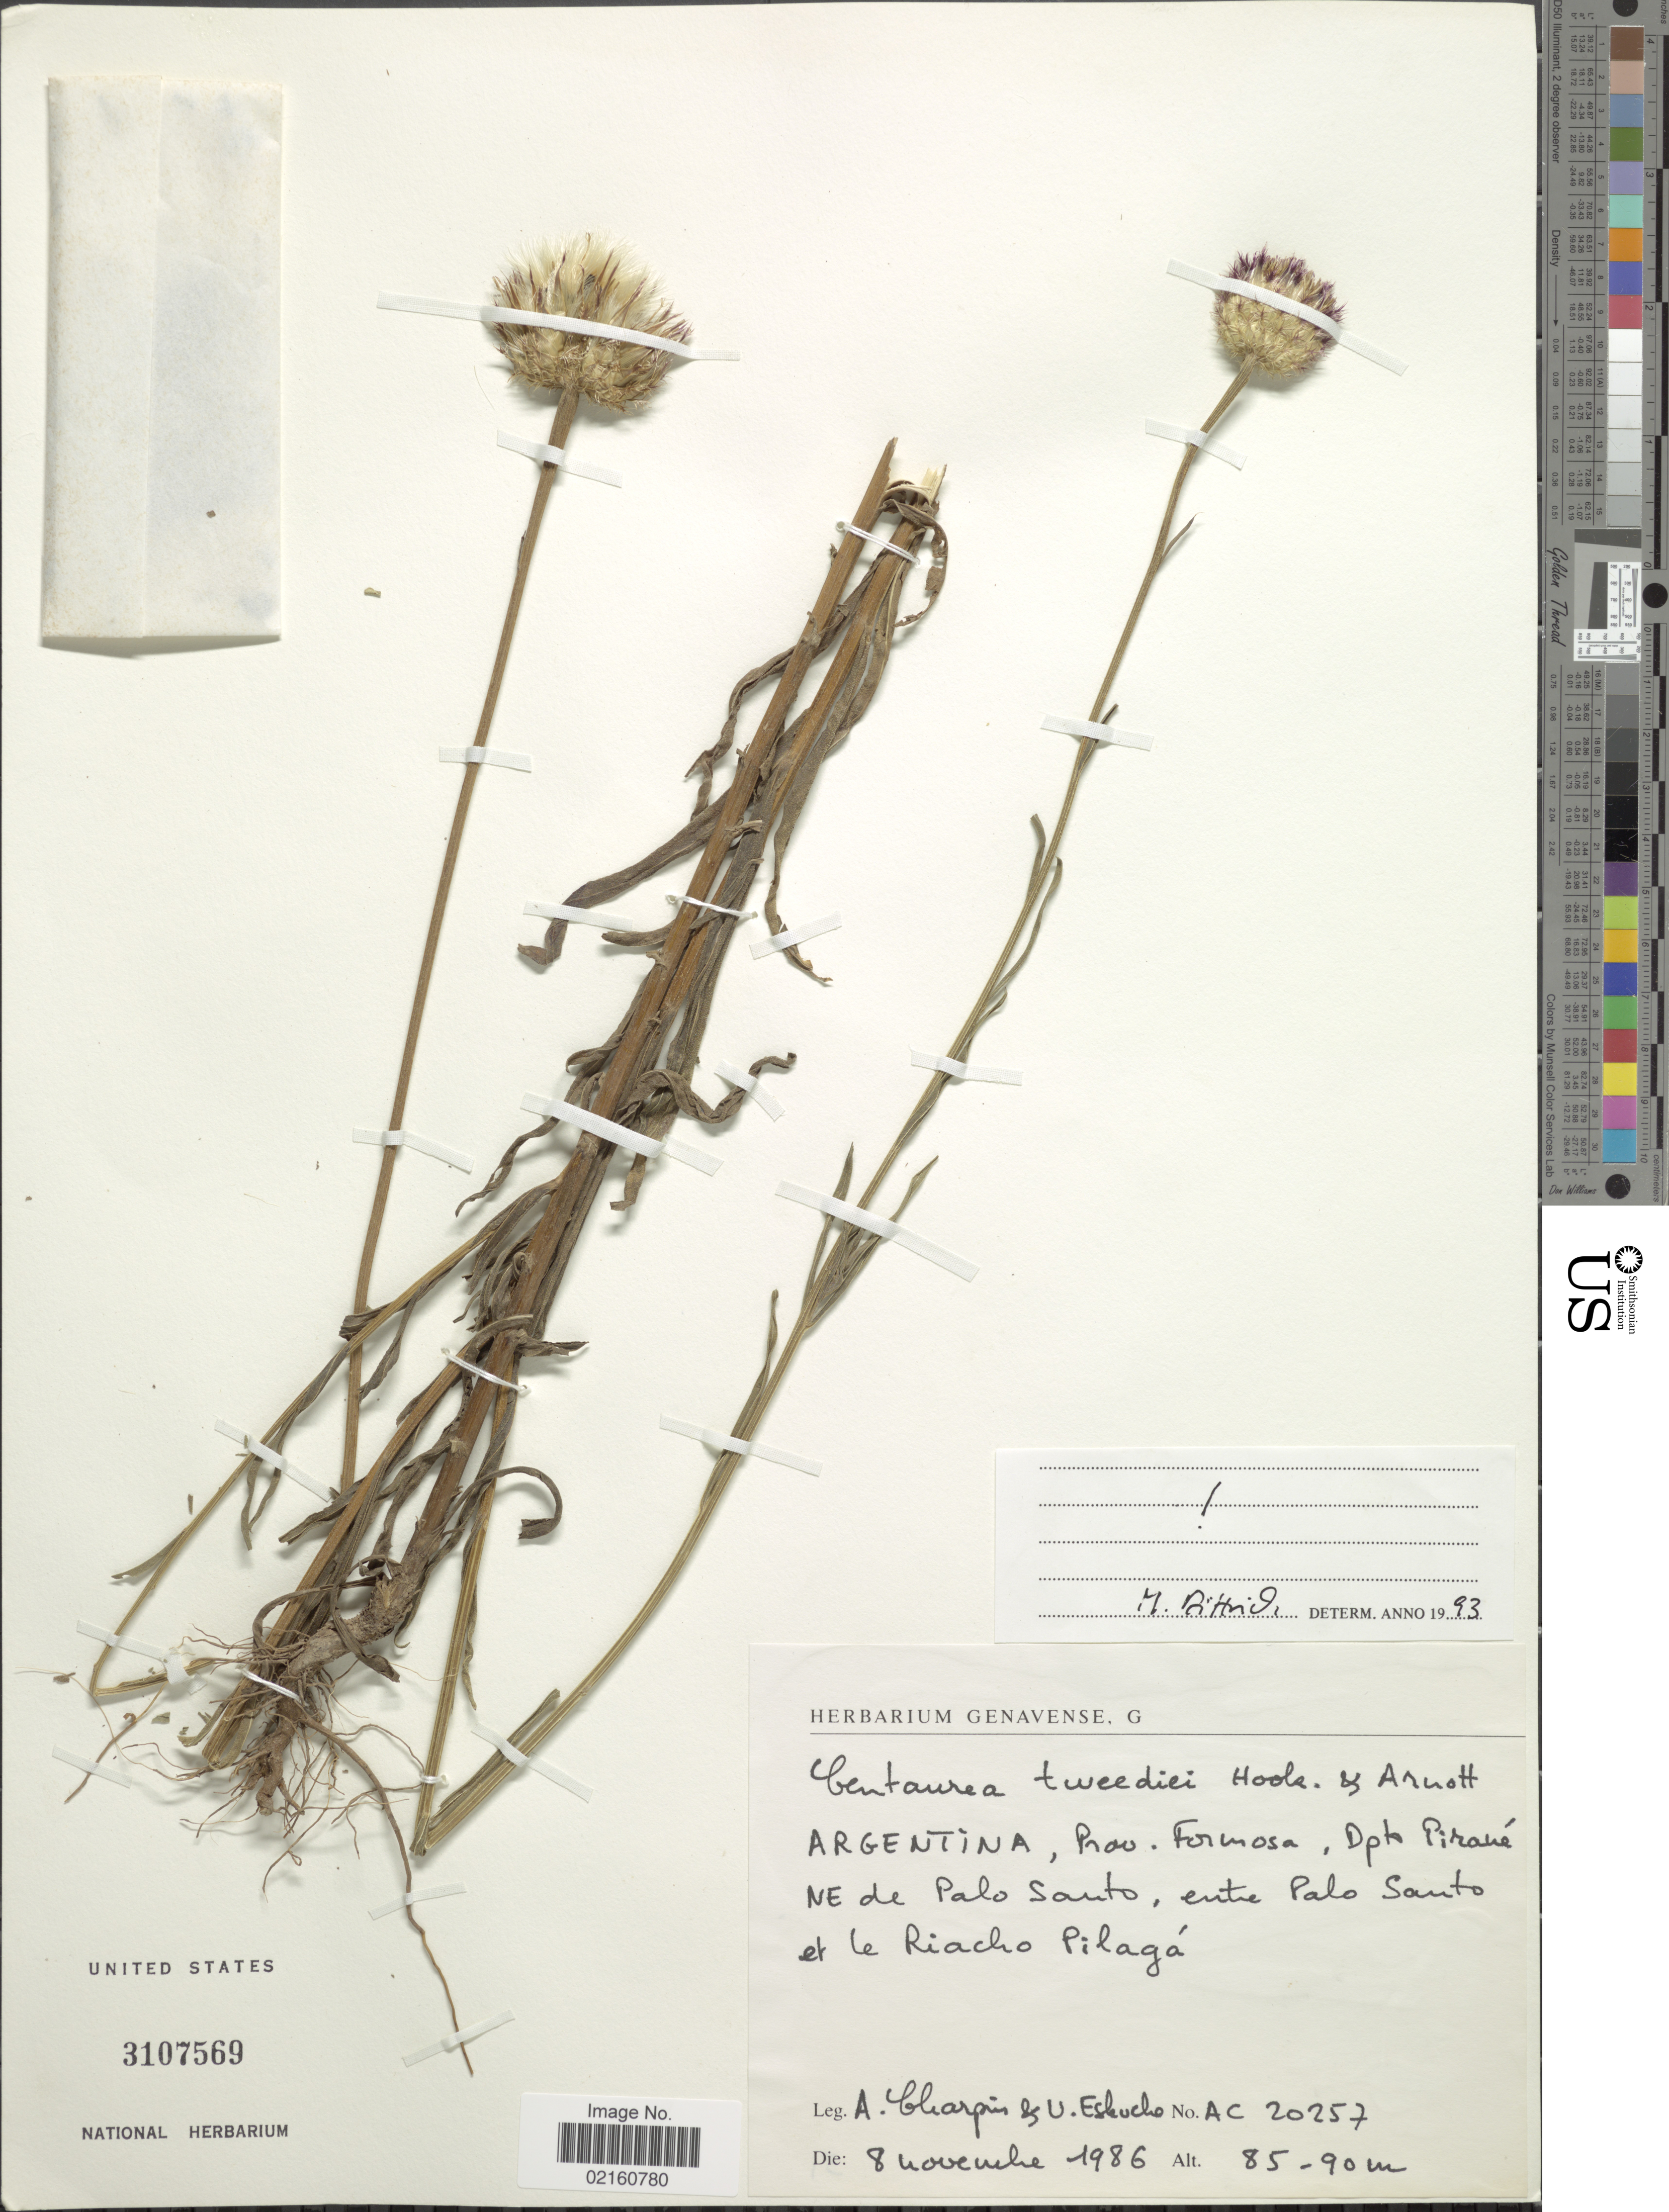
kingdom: Plantae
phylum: Tracheophyta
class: Magnoliopsida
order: Asterales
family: Asteraceae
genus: Centaurea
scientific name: Centaurea tweediei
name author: Hook. & Arn.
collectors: A. Charpin & U. G. Eskuche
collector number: AC20257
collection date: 1986-11-08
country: Argentina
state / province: Formosa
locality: Dpto. Pirane NE de Palo Santo, entre Palo Santo et le Riacho Pilaga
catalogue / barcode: US 3107569